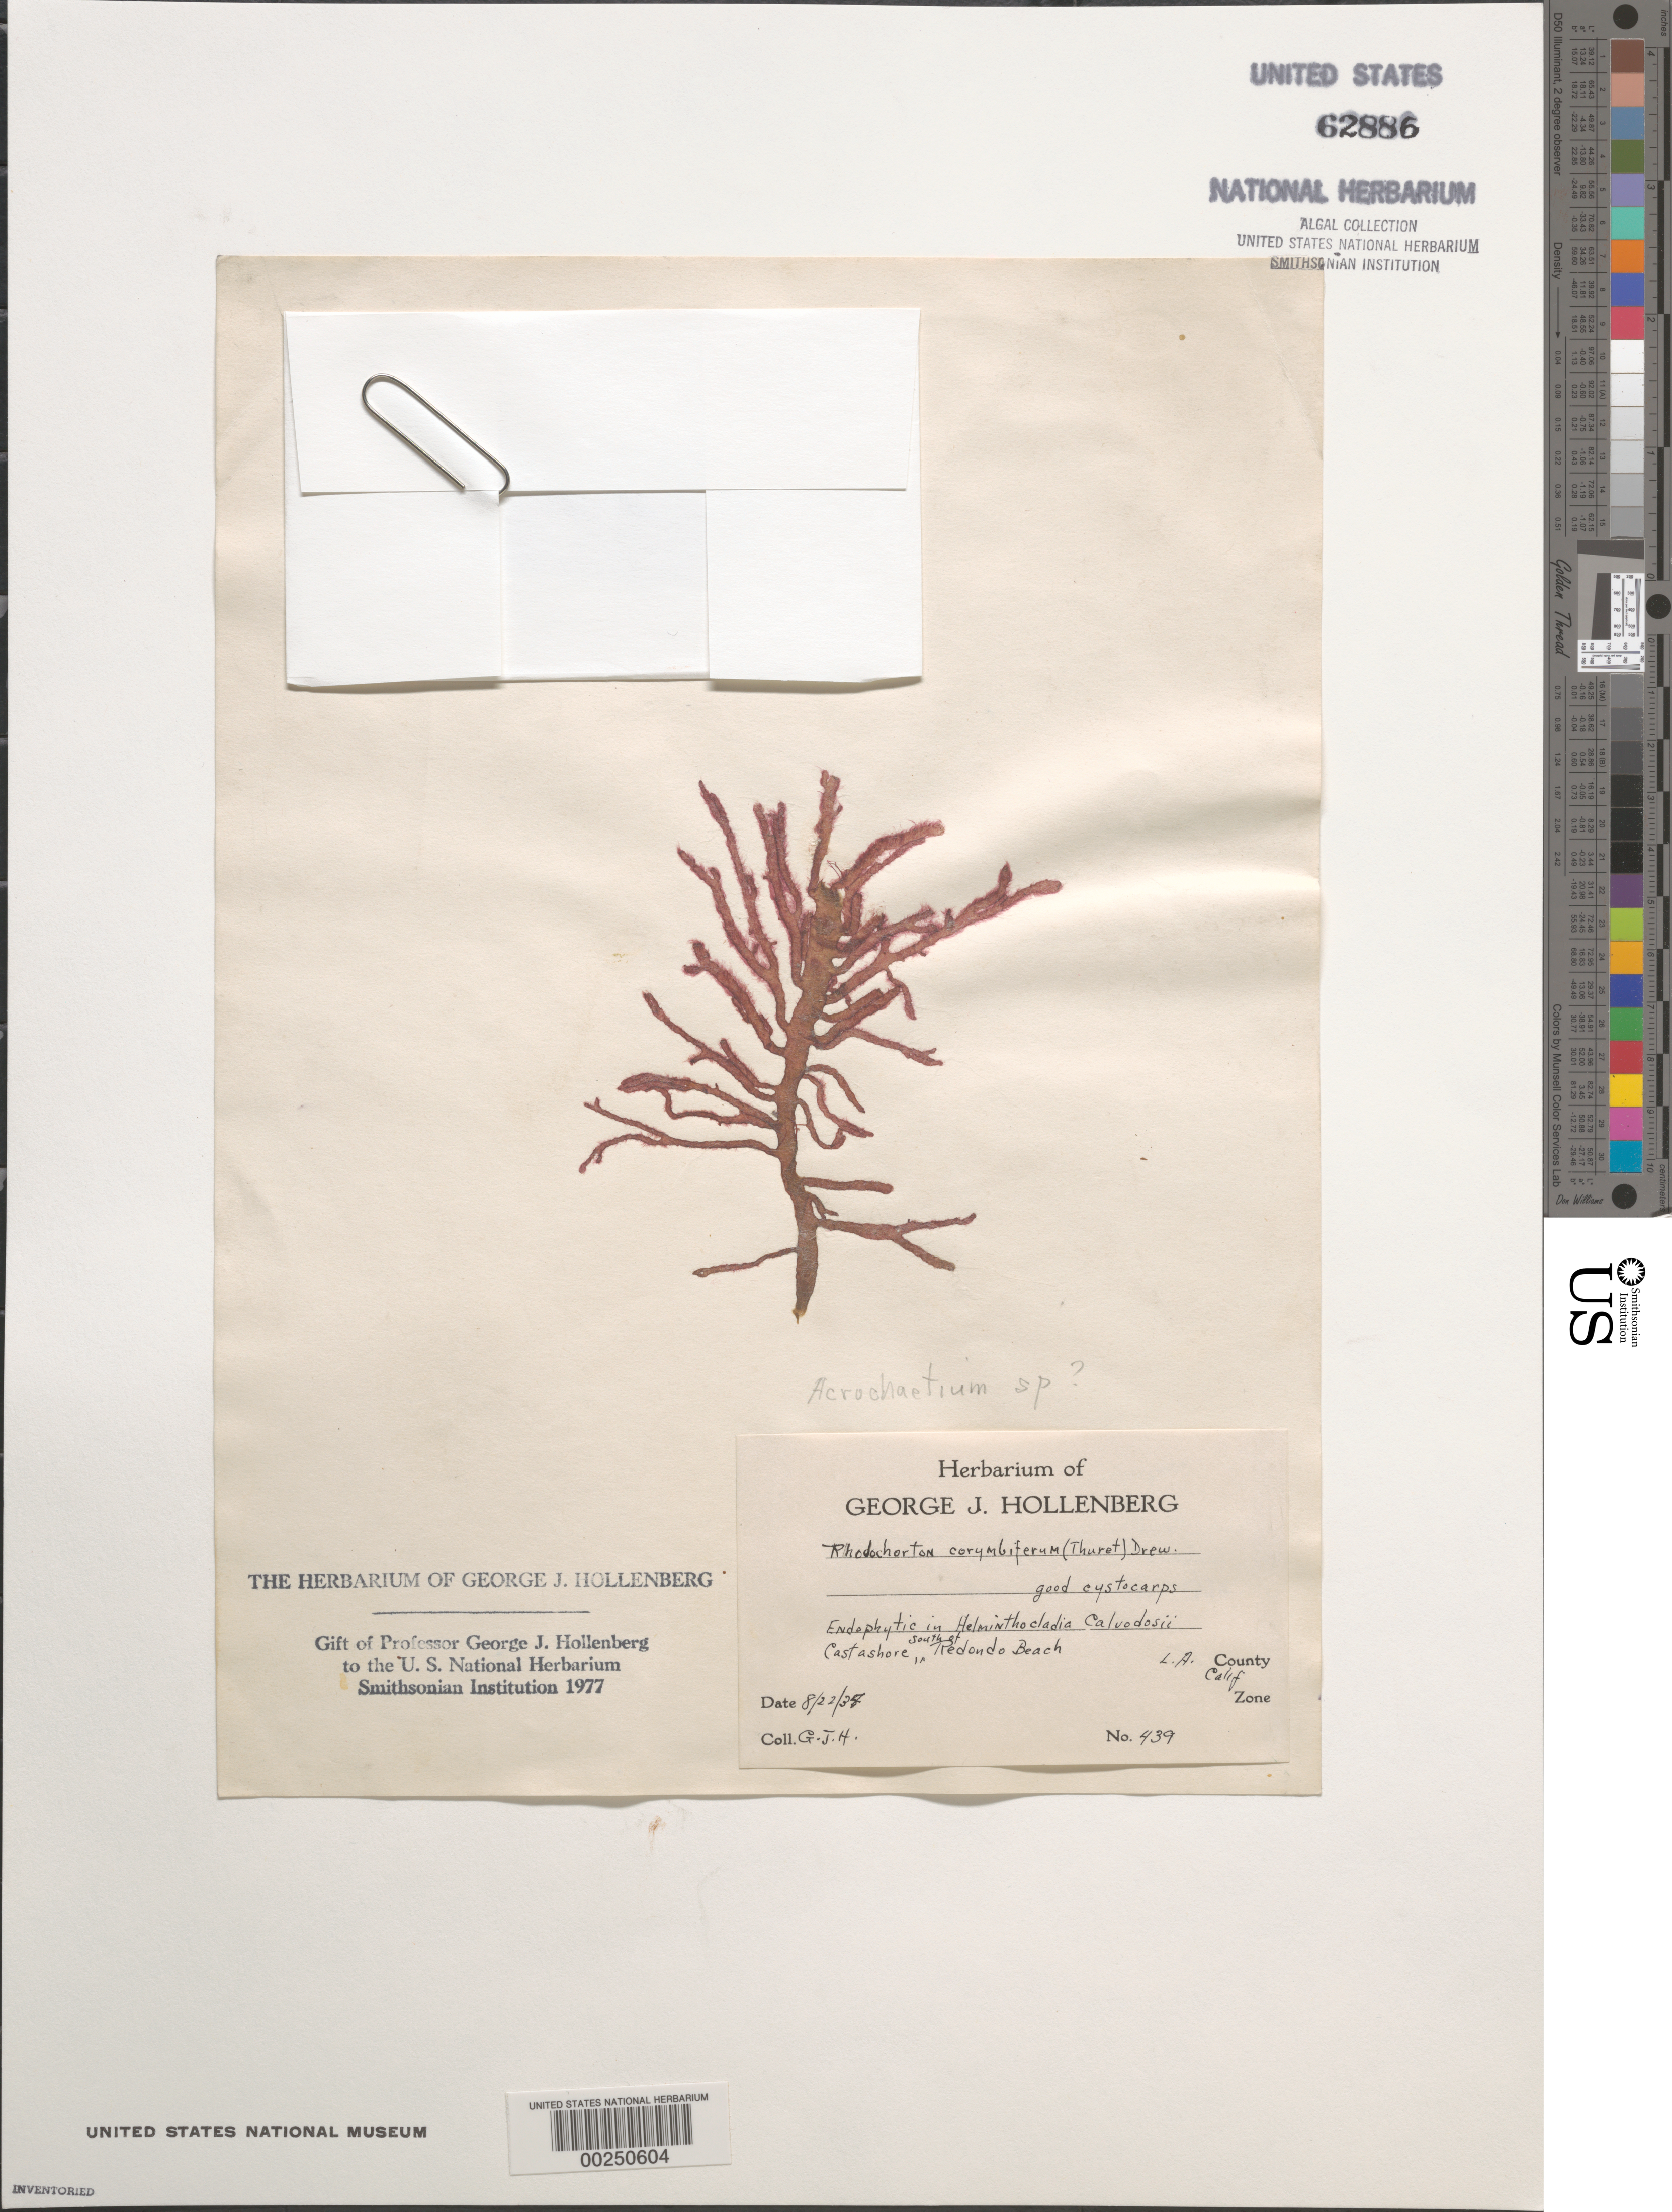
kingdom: Plantae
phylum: Rhodophyta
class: Florideophyceae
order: Acrochaetiales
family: Acrochaetiaceae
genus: Acrochaetium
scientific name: Acrochaetium sp.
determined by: Hollenberg, George J.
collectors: G. Hollenberg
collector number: GJH 439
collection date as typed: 22 Aug 1934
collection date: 1934-08-22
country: United States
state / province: California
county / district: Los Angeles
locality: South of Redondo Beach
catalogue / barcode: US 62886